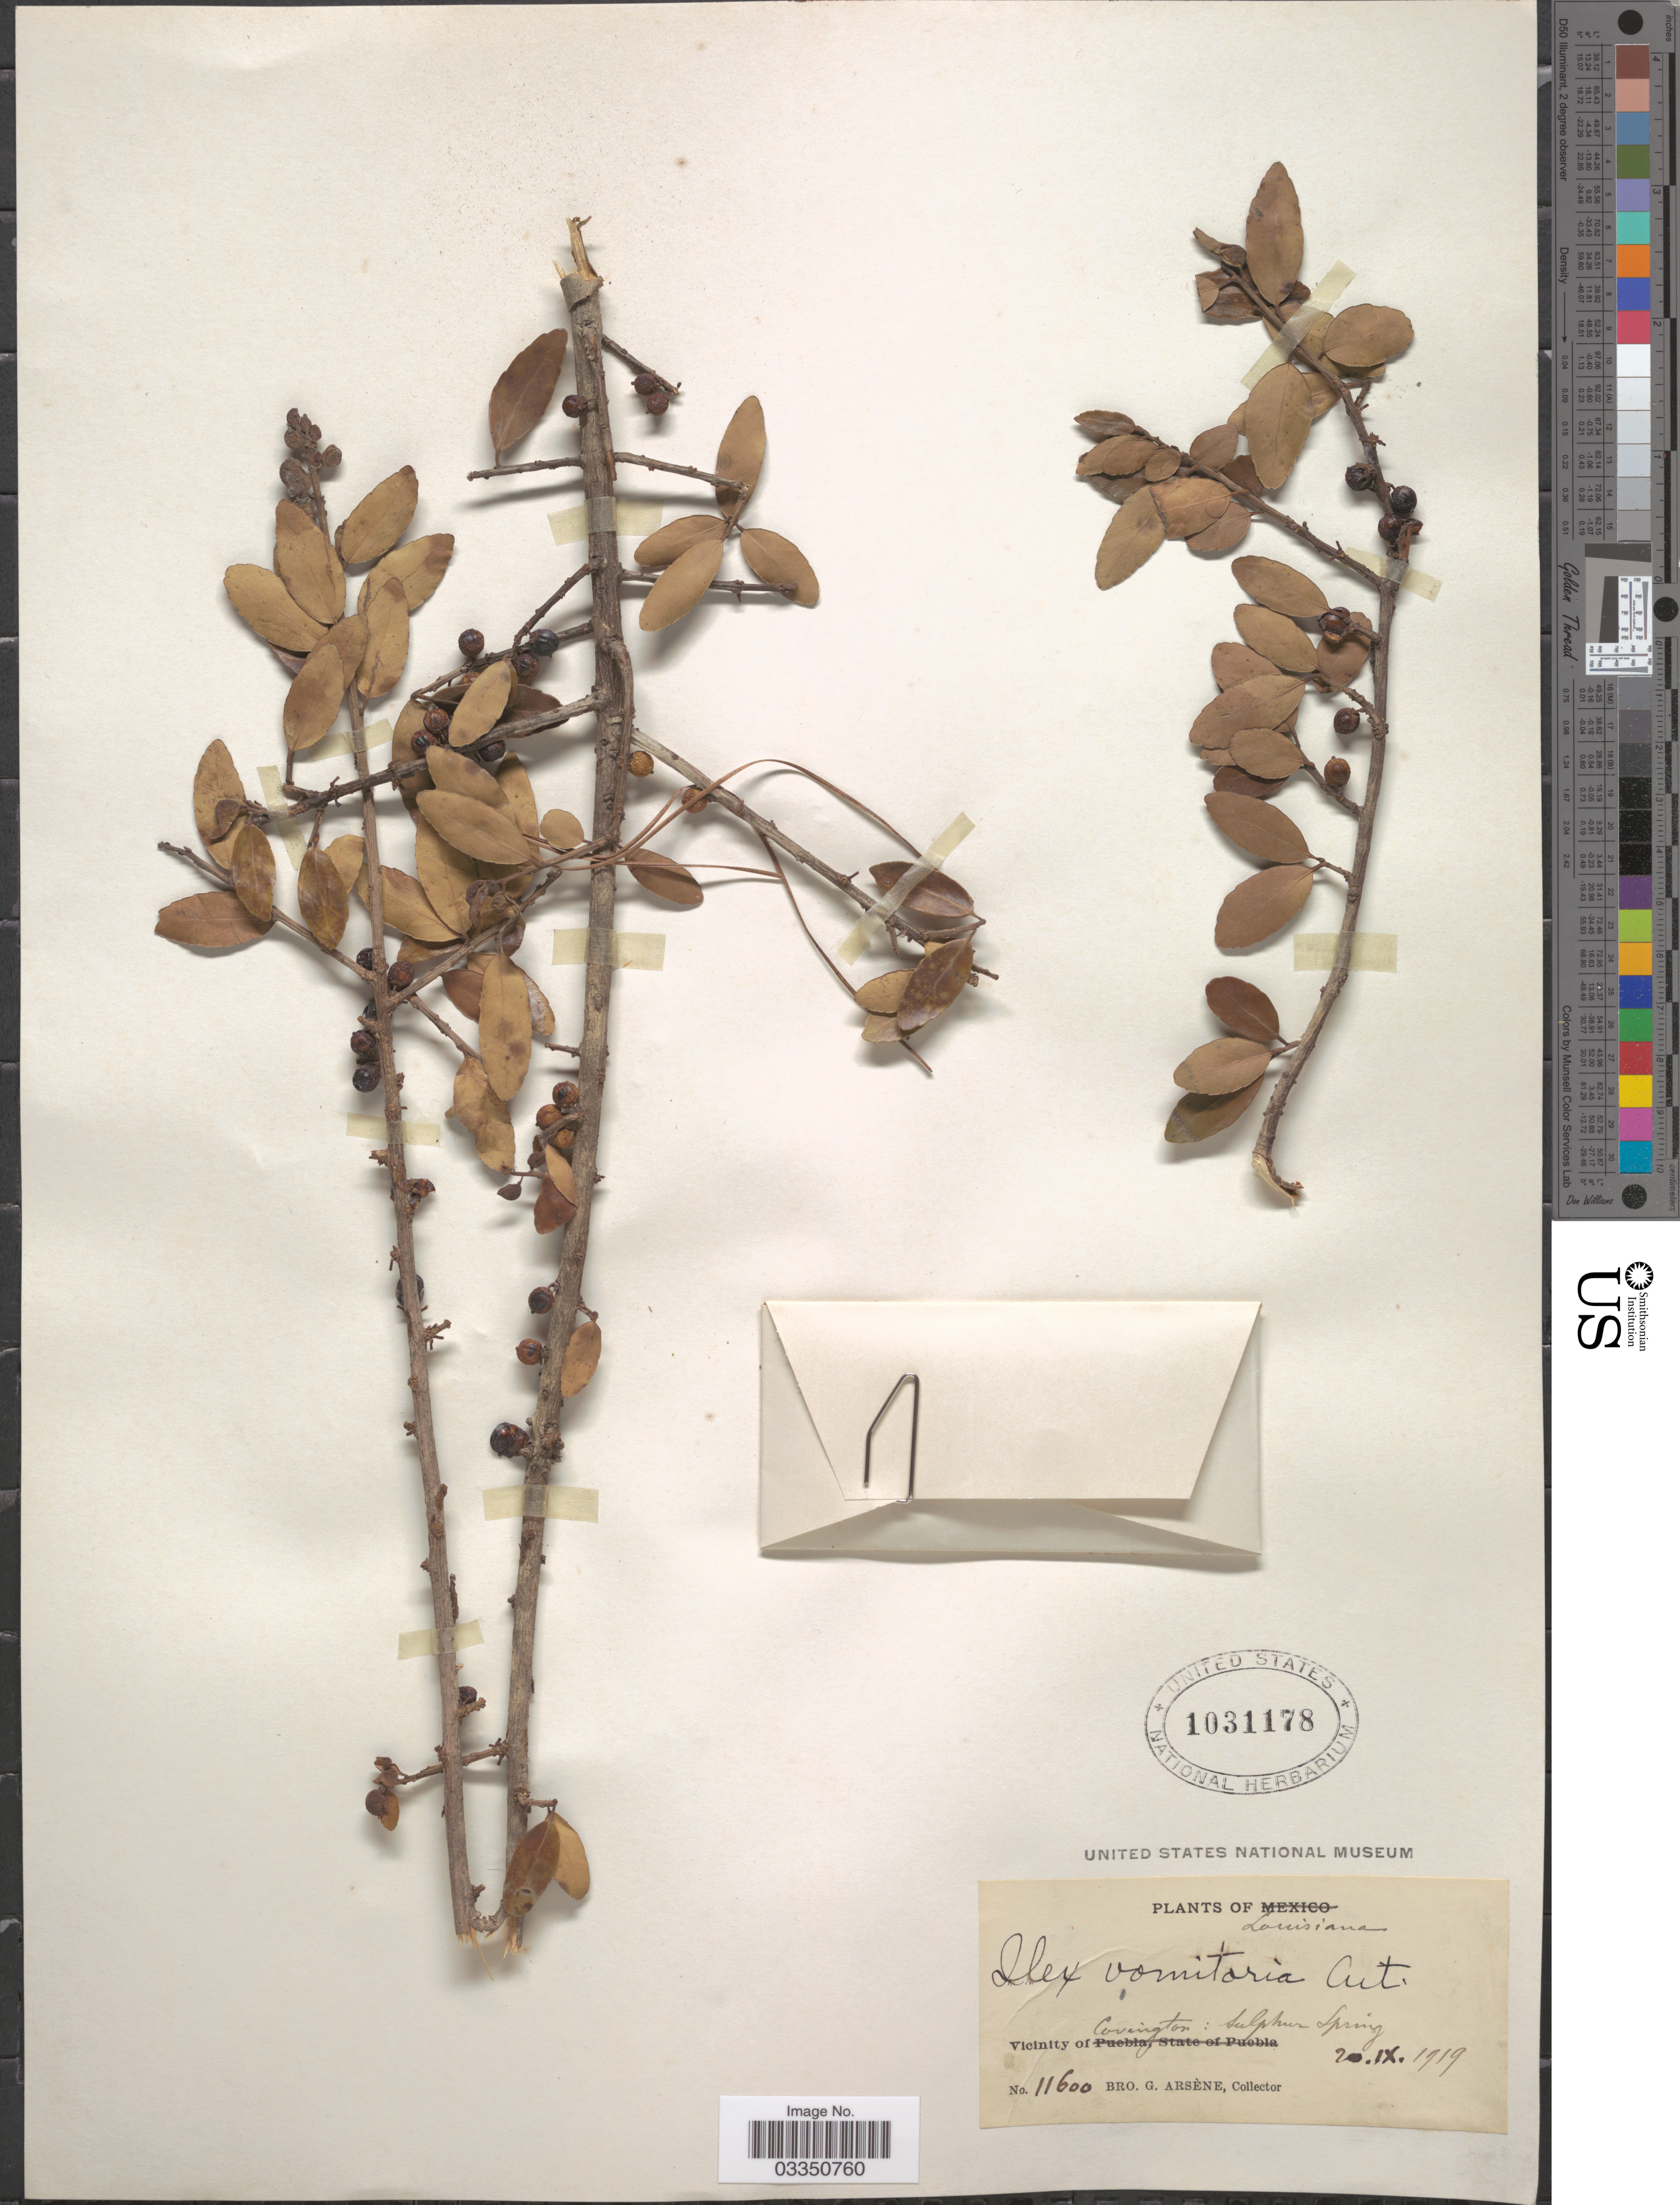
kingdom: Plantae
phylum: Tracheophyta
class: Magnoliopsida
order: Aquifoliales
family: Aquifoliaceae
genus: Ilex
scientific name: Ilex vomitoria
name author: Aiton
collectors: Bro. G. Arsène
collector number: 11600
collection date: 1919-09-20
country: United States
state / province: Louisiana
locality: Vicinity of Covington: Sulphur Spring.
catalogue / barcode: US 1031178